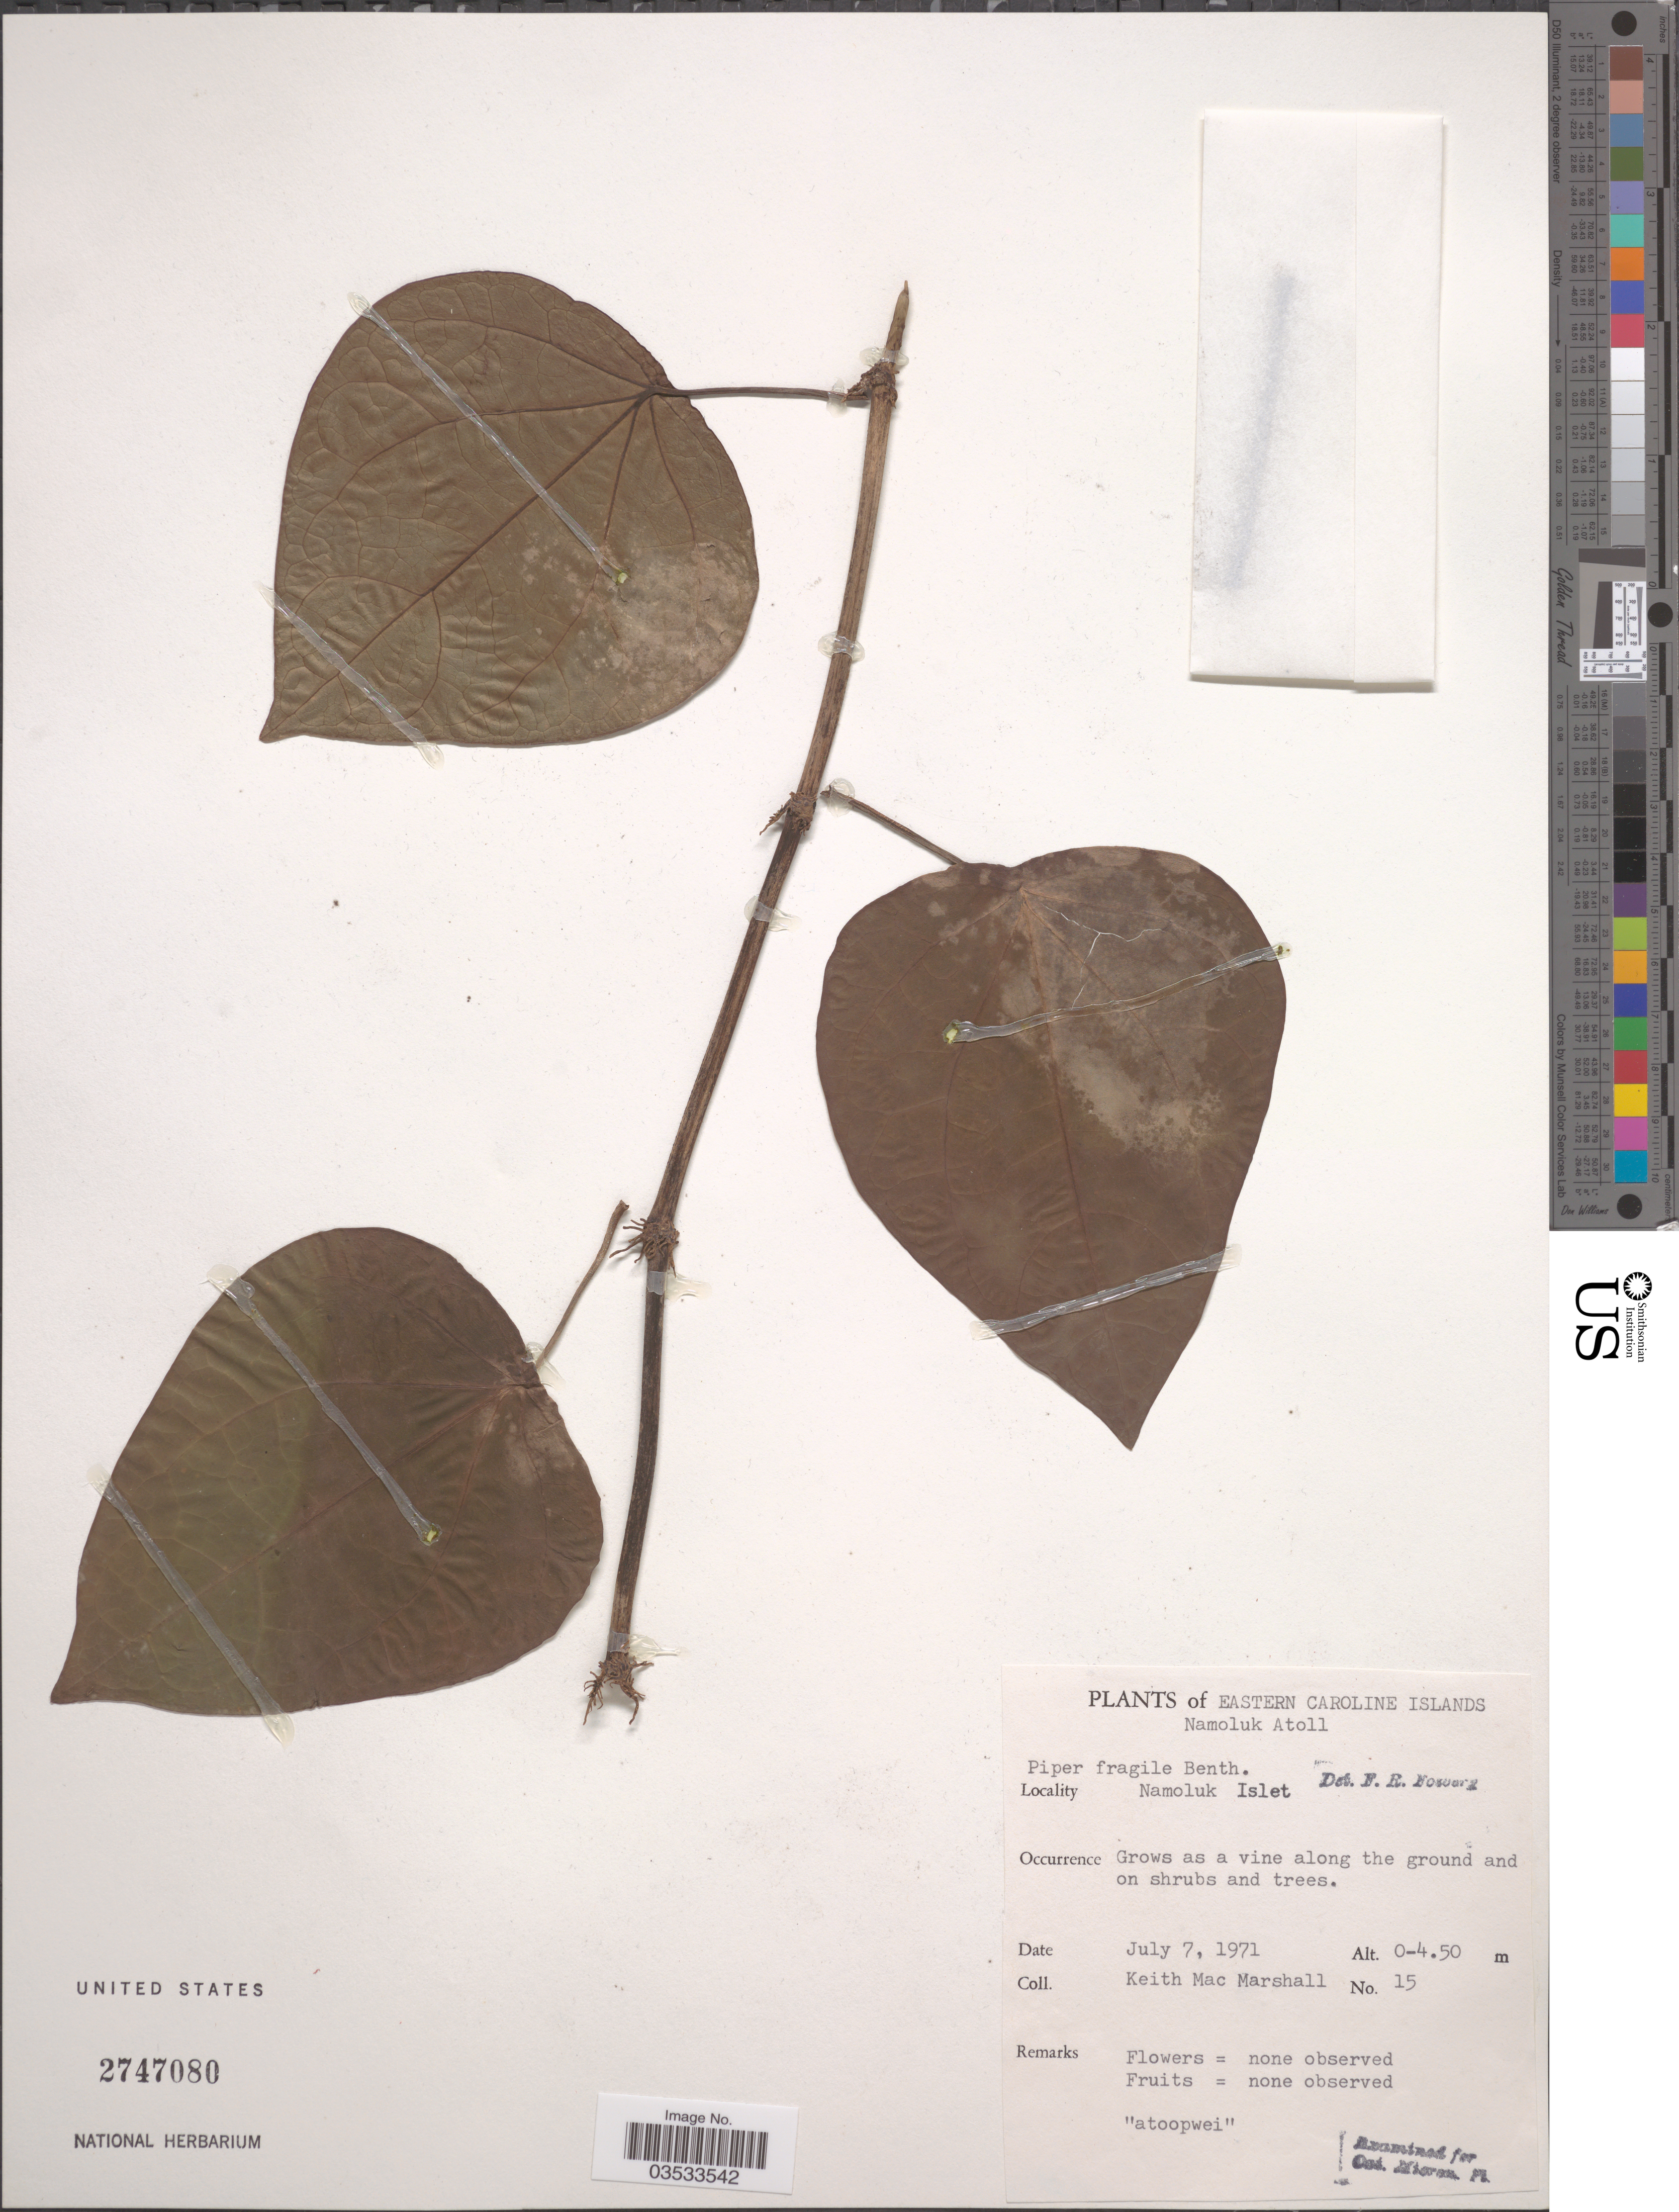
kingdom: Plantae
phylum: Tracheophyta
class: Magnoliopsida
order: Piperales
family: Piperaceae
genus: Piper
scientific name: Piper fragile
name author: Benth.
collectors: K. M. Marshall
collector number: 15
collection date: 1971-07-07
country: Micronesia, Federated States of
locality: Eastern Caroline Islands. Namoluk Atoll. Namoluk Islet.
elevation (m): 0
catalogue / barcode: US 2747080